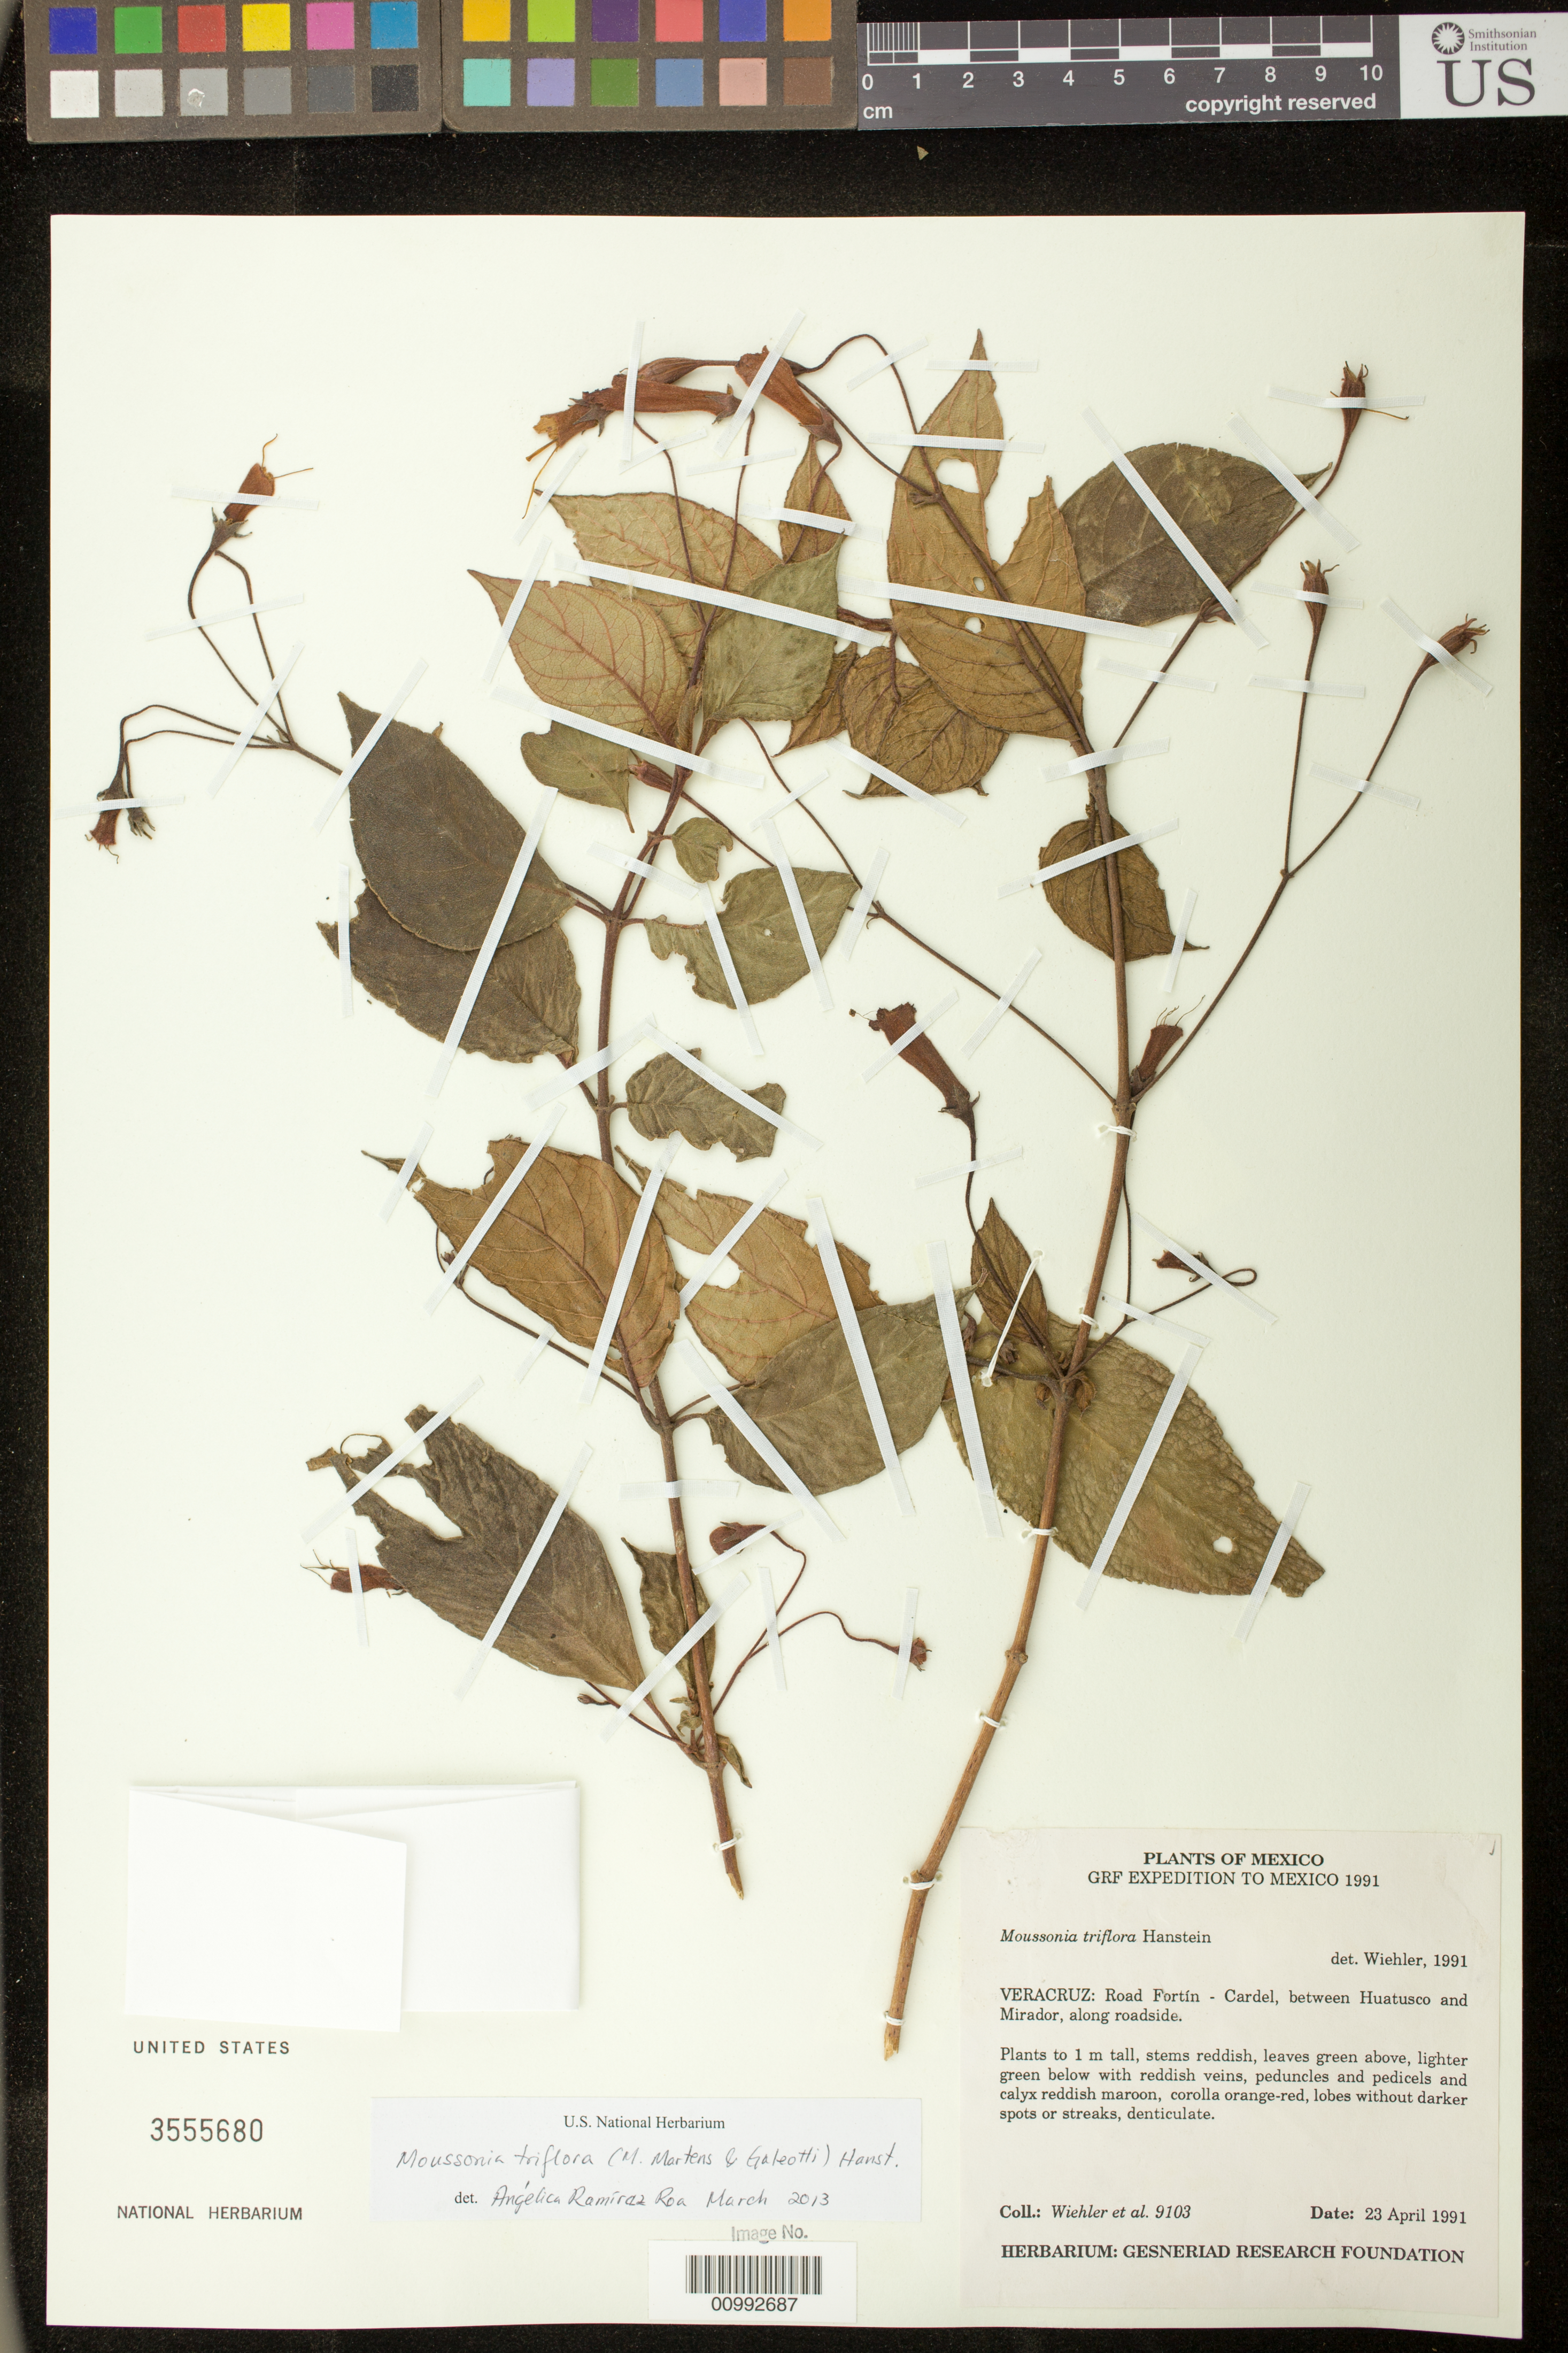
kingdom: Plantae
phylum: Tracheophyta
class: Magnoliopsida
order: Lamiales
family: Gesneriaceae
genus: Moussonia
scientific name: Moussonia triflora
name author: (M. Martens & Galeotti) Hanst.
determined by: Ramírez-Roa, A.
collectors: H. J. Wiehler & et al.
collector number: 9103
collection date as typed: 23 Apr 1991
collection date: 1991-04-23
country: Mexico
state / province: Veracruz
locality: Veracruz: road Fortín-Cardel, between Huatusco and Mirador, along roadside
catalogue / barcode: US 3555680